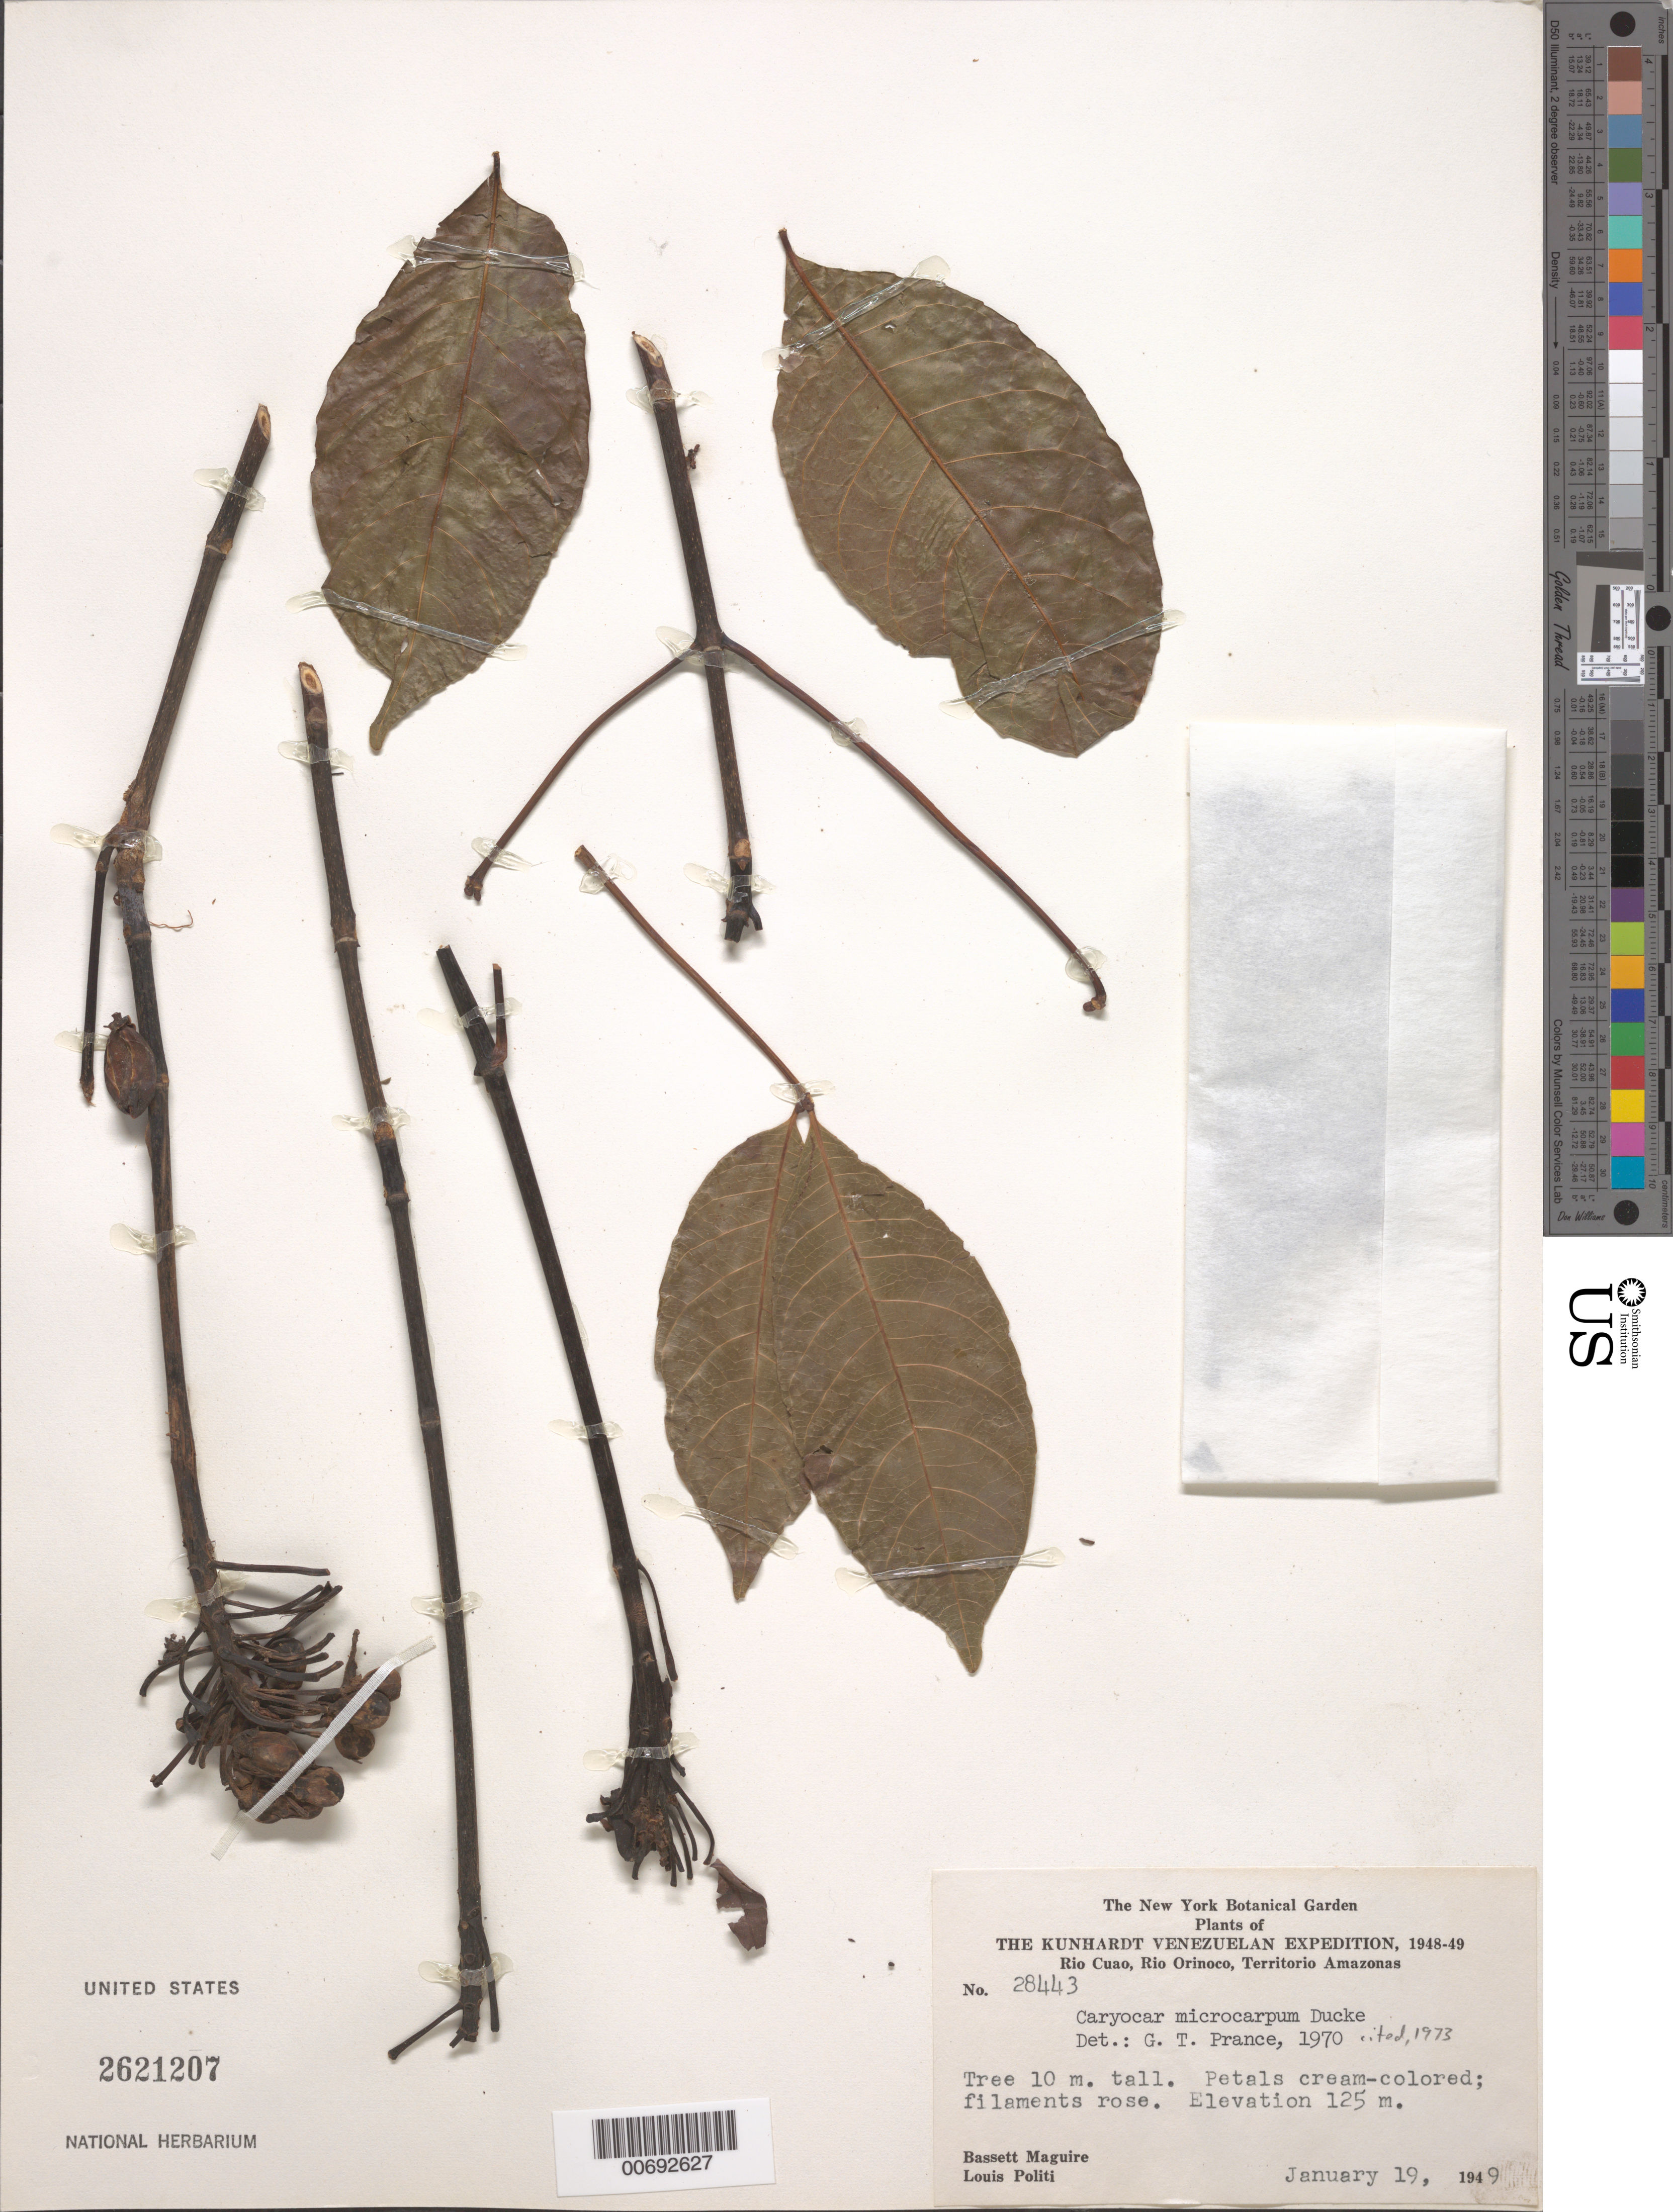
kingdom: Plantae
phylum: Tracheophyta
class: Magnoliopsida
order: Malpighiales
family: Caryocaraceae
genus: Caryocar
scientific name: Caryocar microcarpum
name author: Ducke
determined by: Prance, G. T.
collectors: B. Maguire & L. Politi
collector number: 28443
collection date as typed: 19-Jan-49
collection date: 1949-01-19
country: Venezuela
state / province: Amazonas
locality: Cerro Sipapo (Paráque), Base Camp, Río Cuao, Río Orinoco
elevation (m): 125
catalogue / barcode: US 2621207